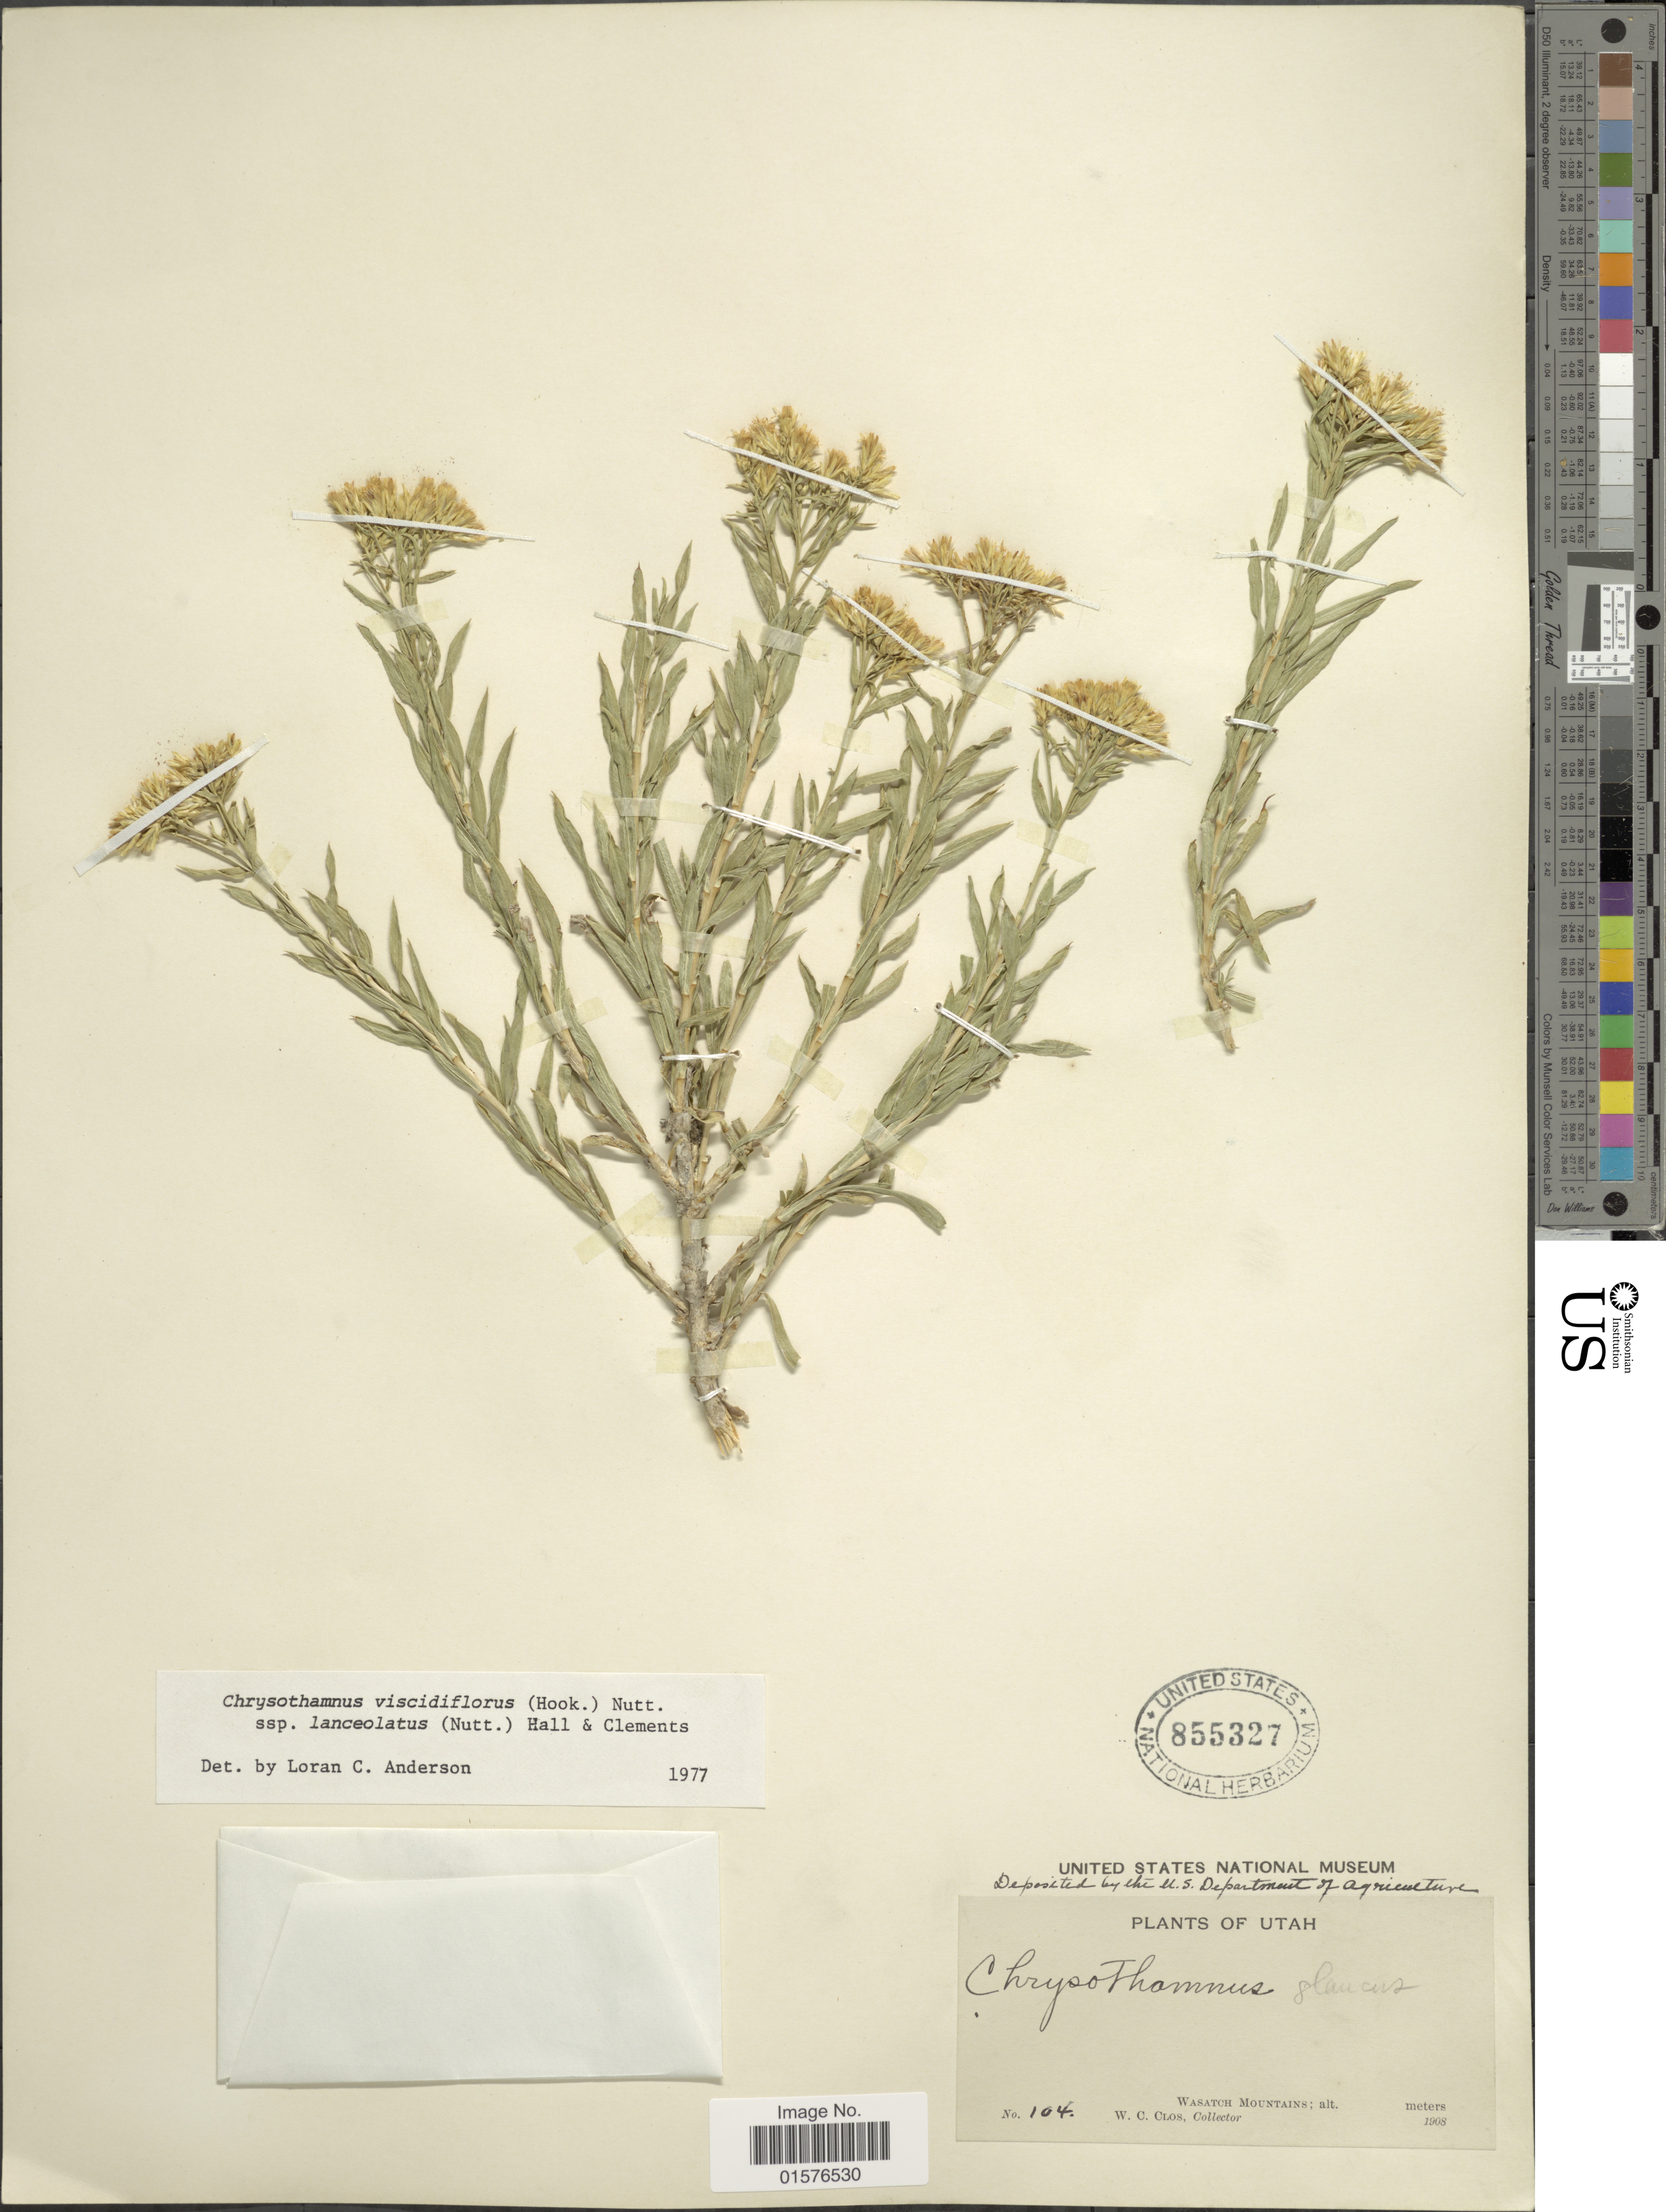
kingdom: Plantae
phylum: Tracheophyta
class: Magnoliopsida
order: Asterales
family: Asteraceae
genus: Chrysothamnus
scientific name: Chrysothamnus viscidiflorus subsp. lanceolatus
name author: (Nutt.) H.M. Hall & Clem.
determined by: Urbatsch, Lowell E., Curator (LSU), Louisiana State University (UNITED STATES)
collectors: W. C. Clos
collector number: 104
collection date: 1908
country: United States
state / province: Utah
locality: Wasatch Mountains.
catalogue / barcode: US 855327